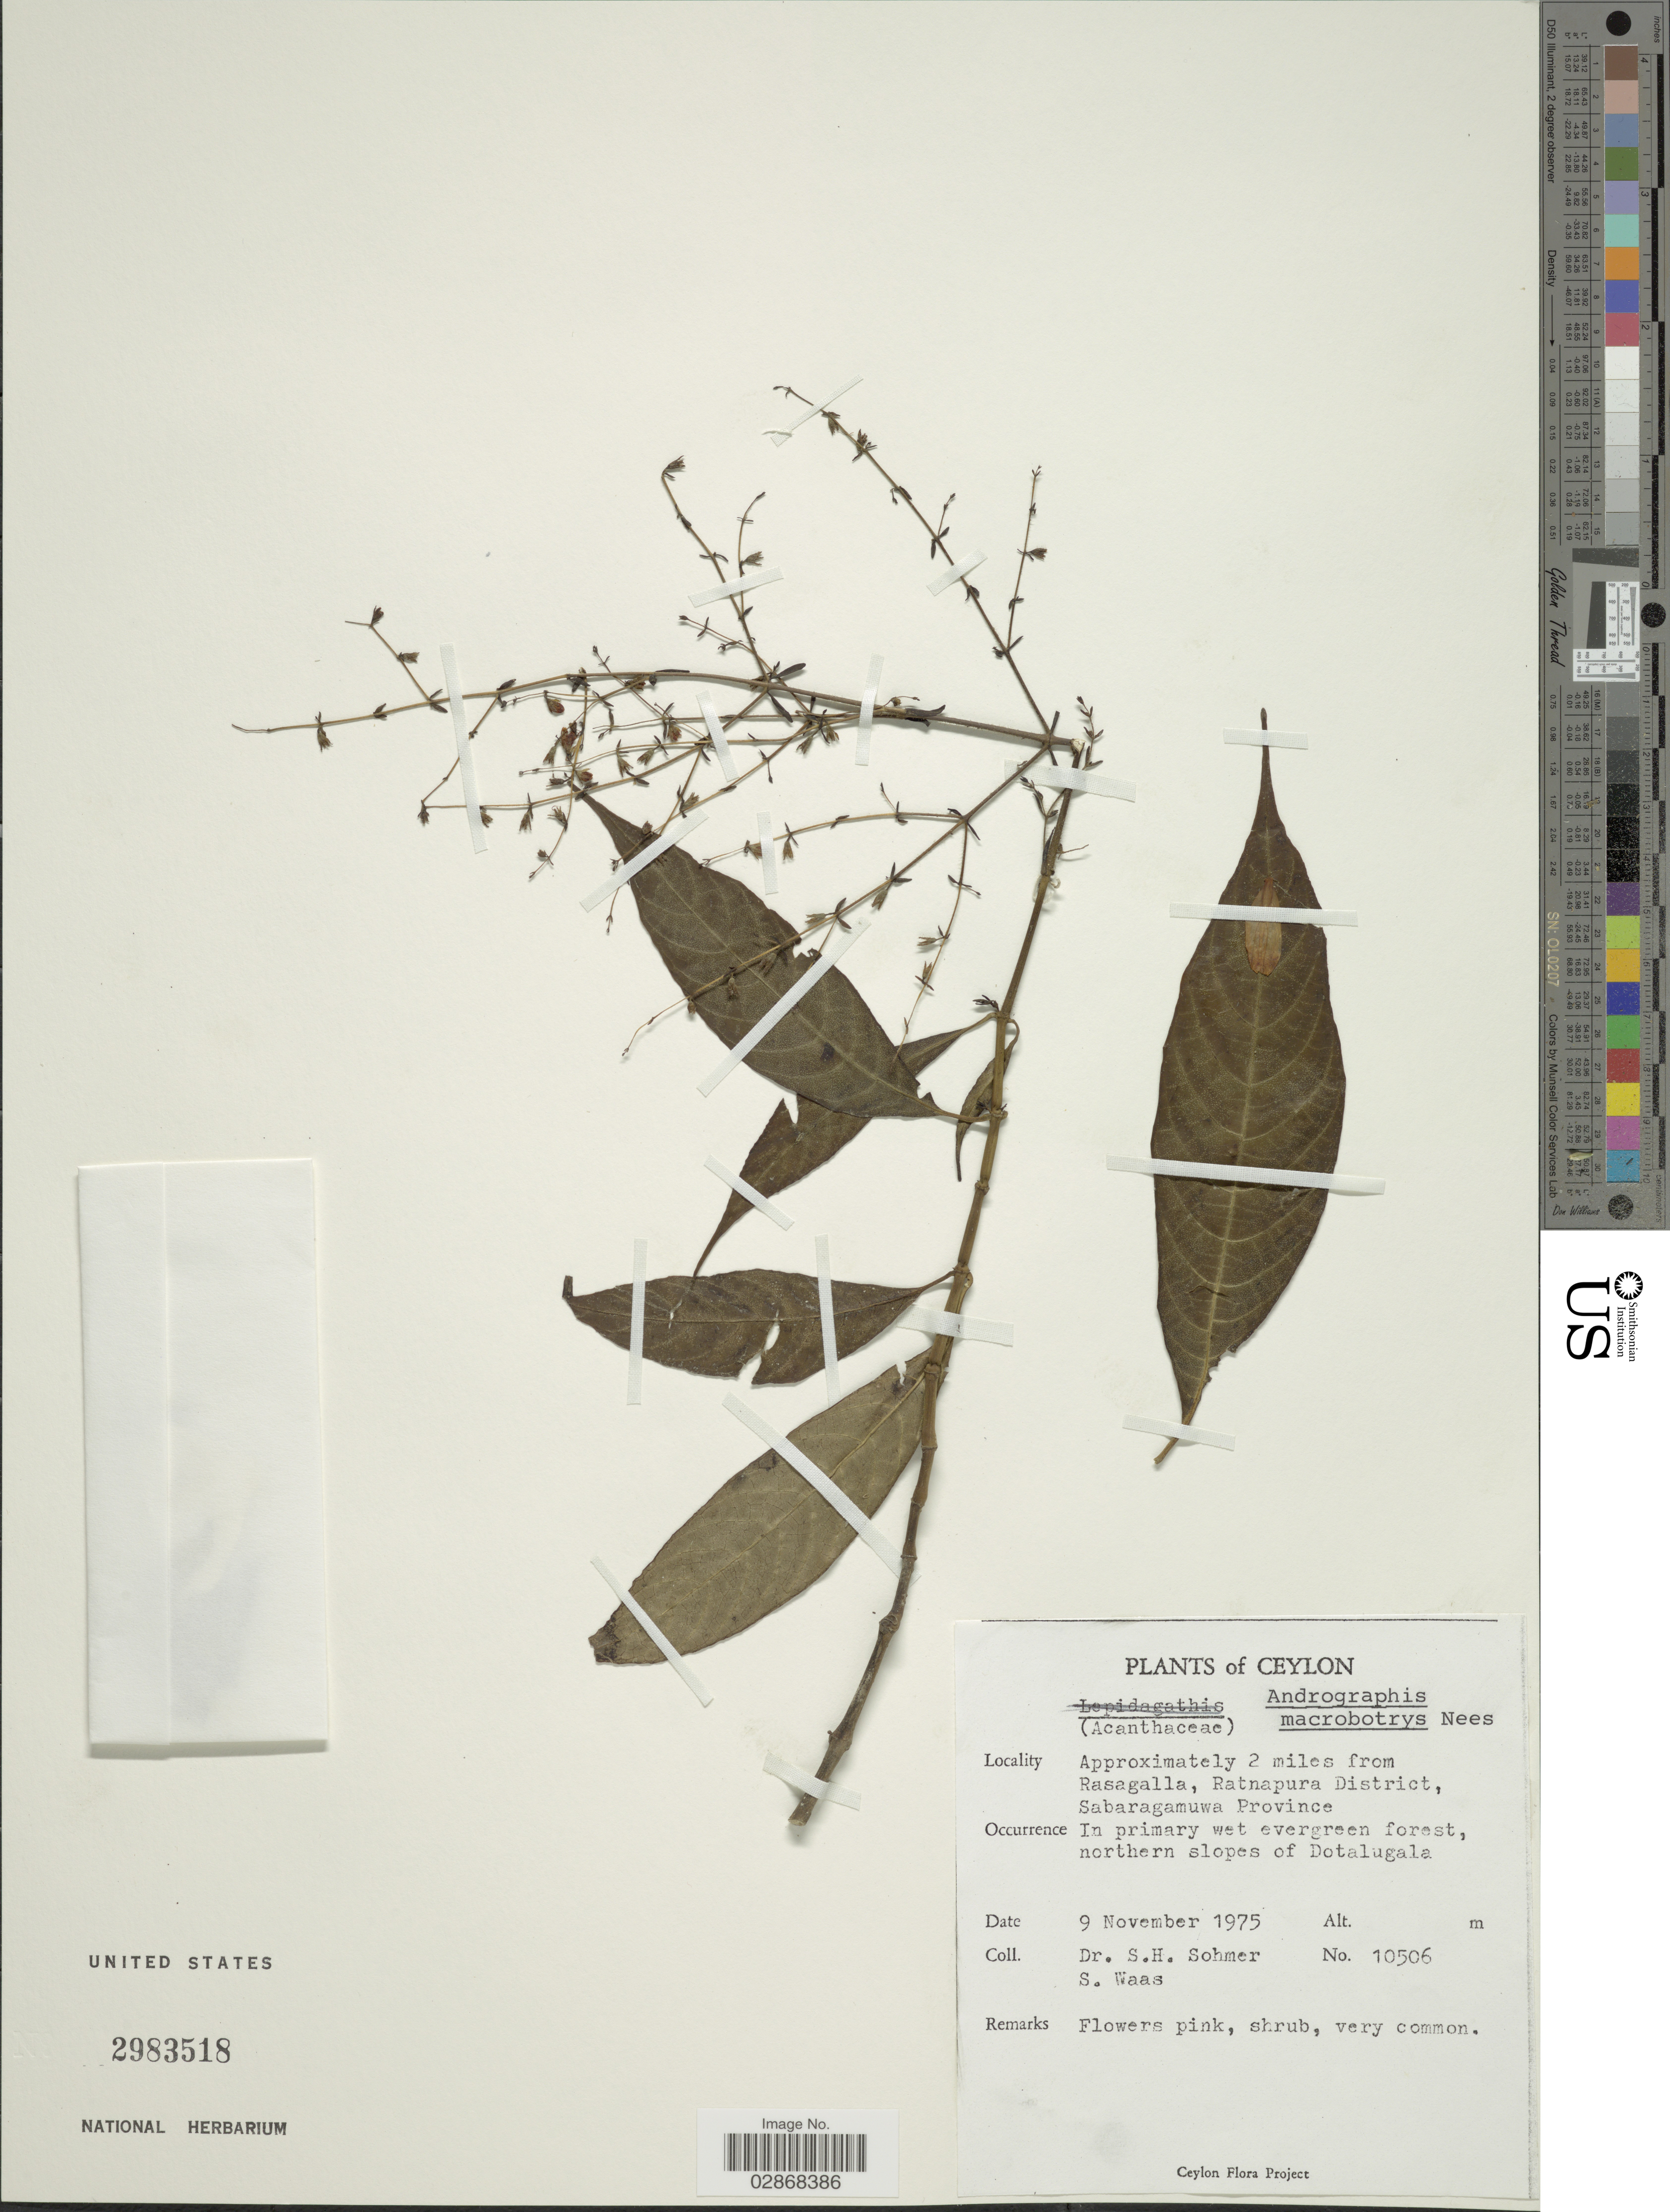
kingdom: Plantae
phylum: Tracheophyta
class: Magnoliopsida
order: Lamiales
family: Acanthaceae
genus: Andrographis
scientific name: Andrographis ceylanica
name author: Nees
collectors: S. H. Sohmer & S. Waas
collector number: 10506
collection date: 1975-11-09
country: Sri Lanka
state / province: Sabaragamuwa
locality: Approximately 2 miles from Rasagalla, Ratnapura District. In primary wet evergreen forest, northern slopes of Dotalugala.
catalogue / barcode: US 2983518